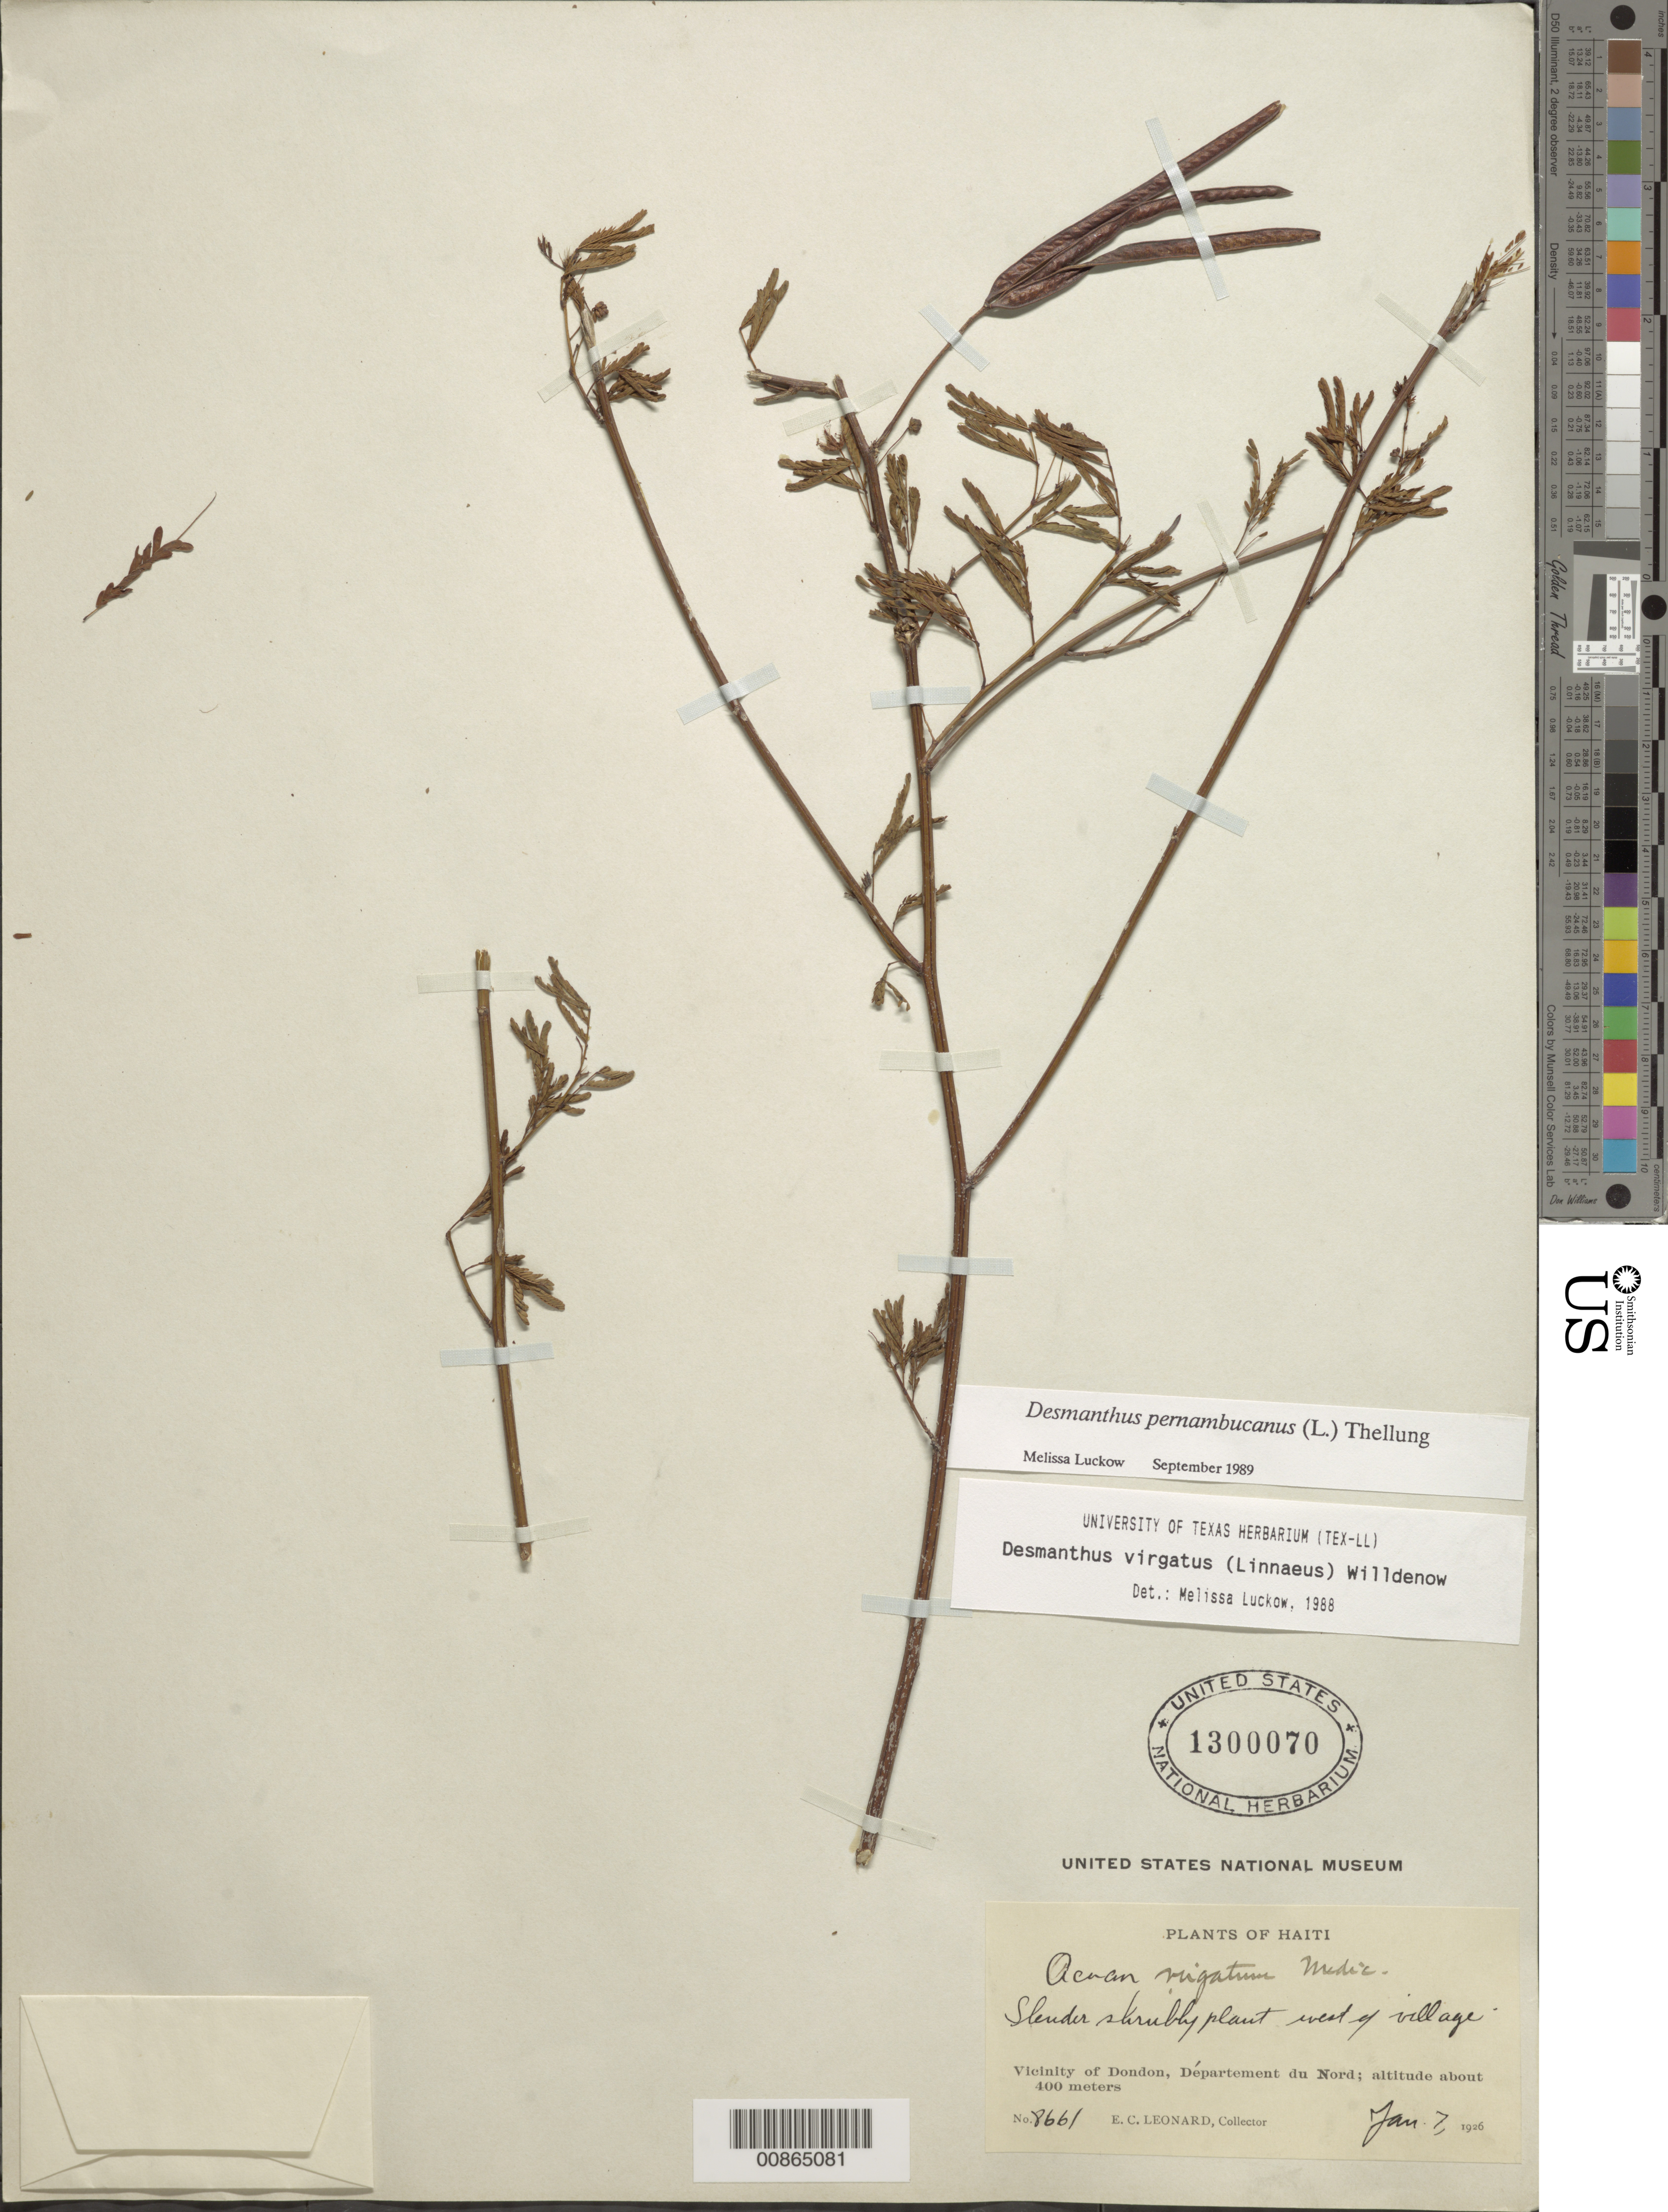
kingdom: Plantae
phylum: Tracheophyta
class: Magnoliopsida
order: Fabales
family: Fabaceae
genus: Desmanthus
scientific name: Desmanthus pernambucanus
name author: (L.) Thell.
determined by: Luckow, M. A.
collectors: E. C. Leonard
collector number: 8661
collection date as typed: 07 Jan 1926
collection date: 1926-01-07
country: Haiti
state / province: Nord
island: Hispaniola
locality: Vicinity of Dondon. West of village.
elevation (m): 400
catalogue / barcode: US 1300070